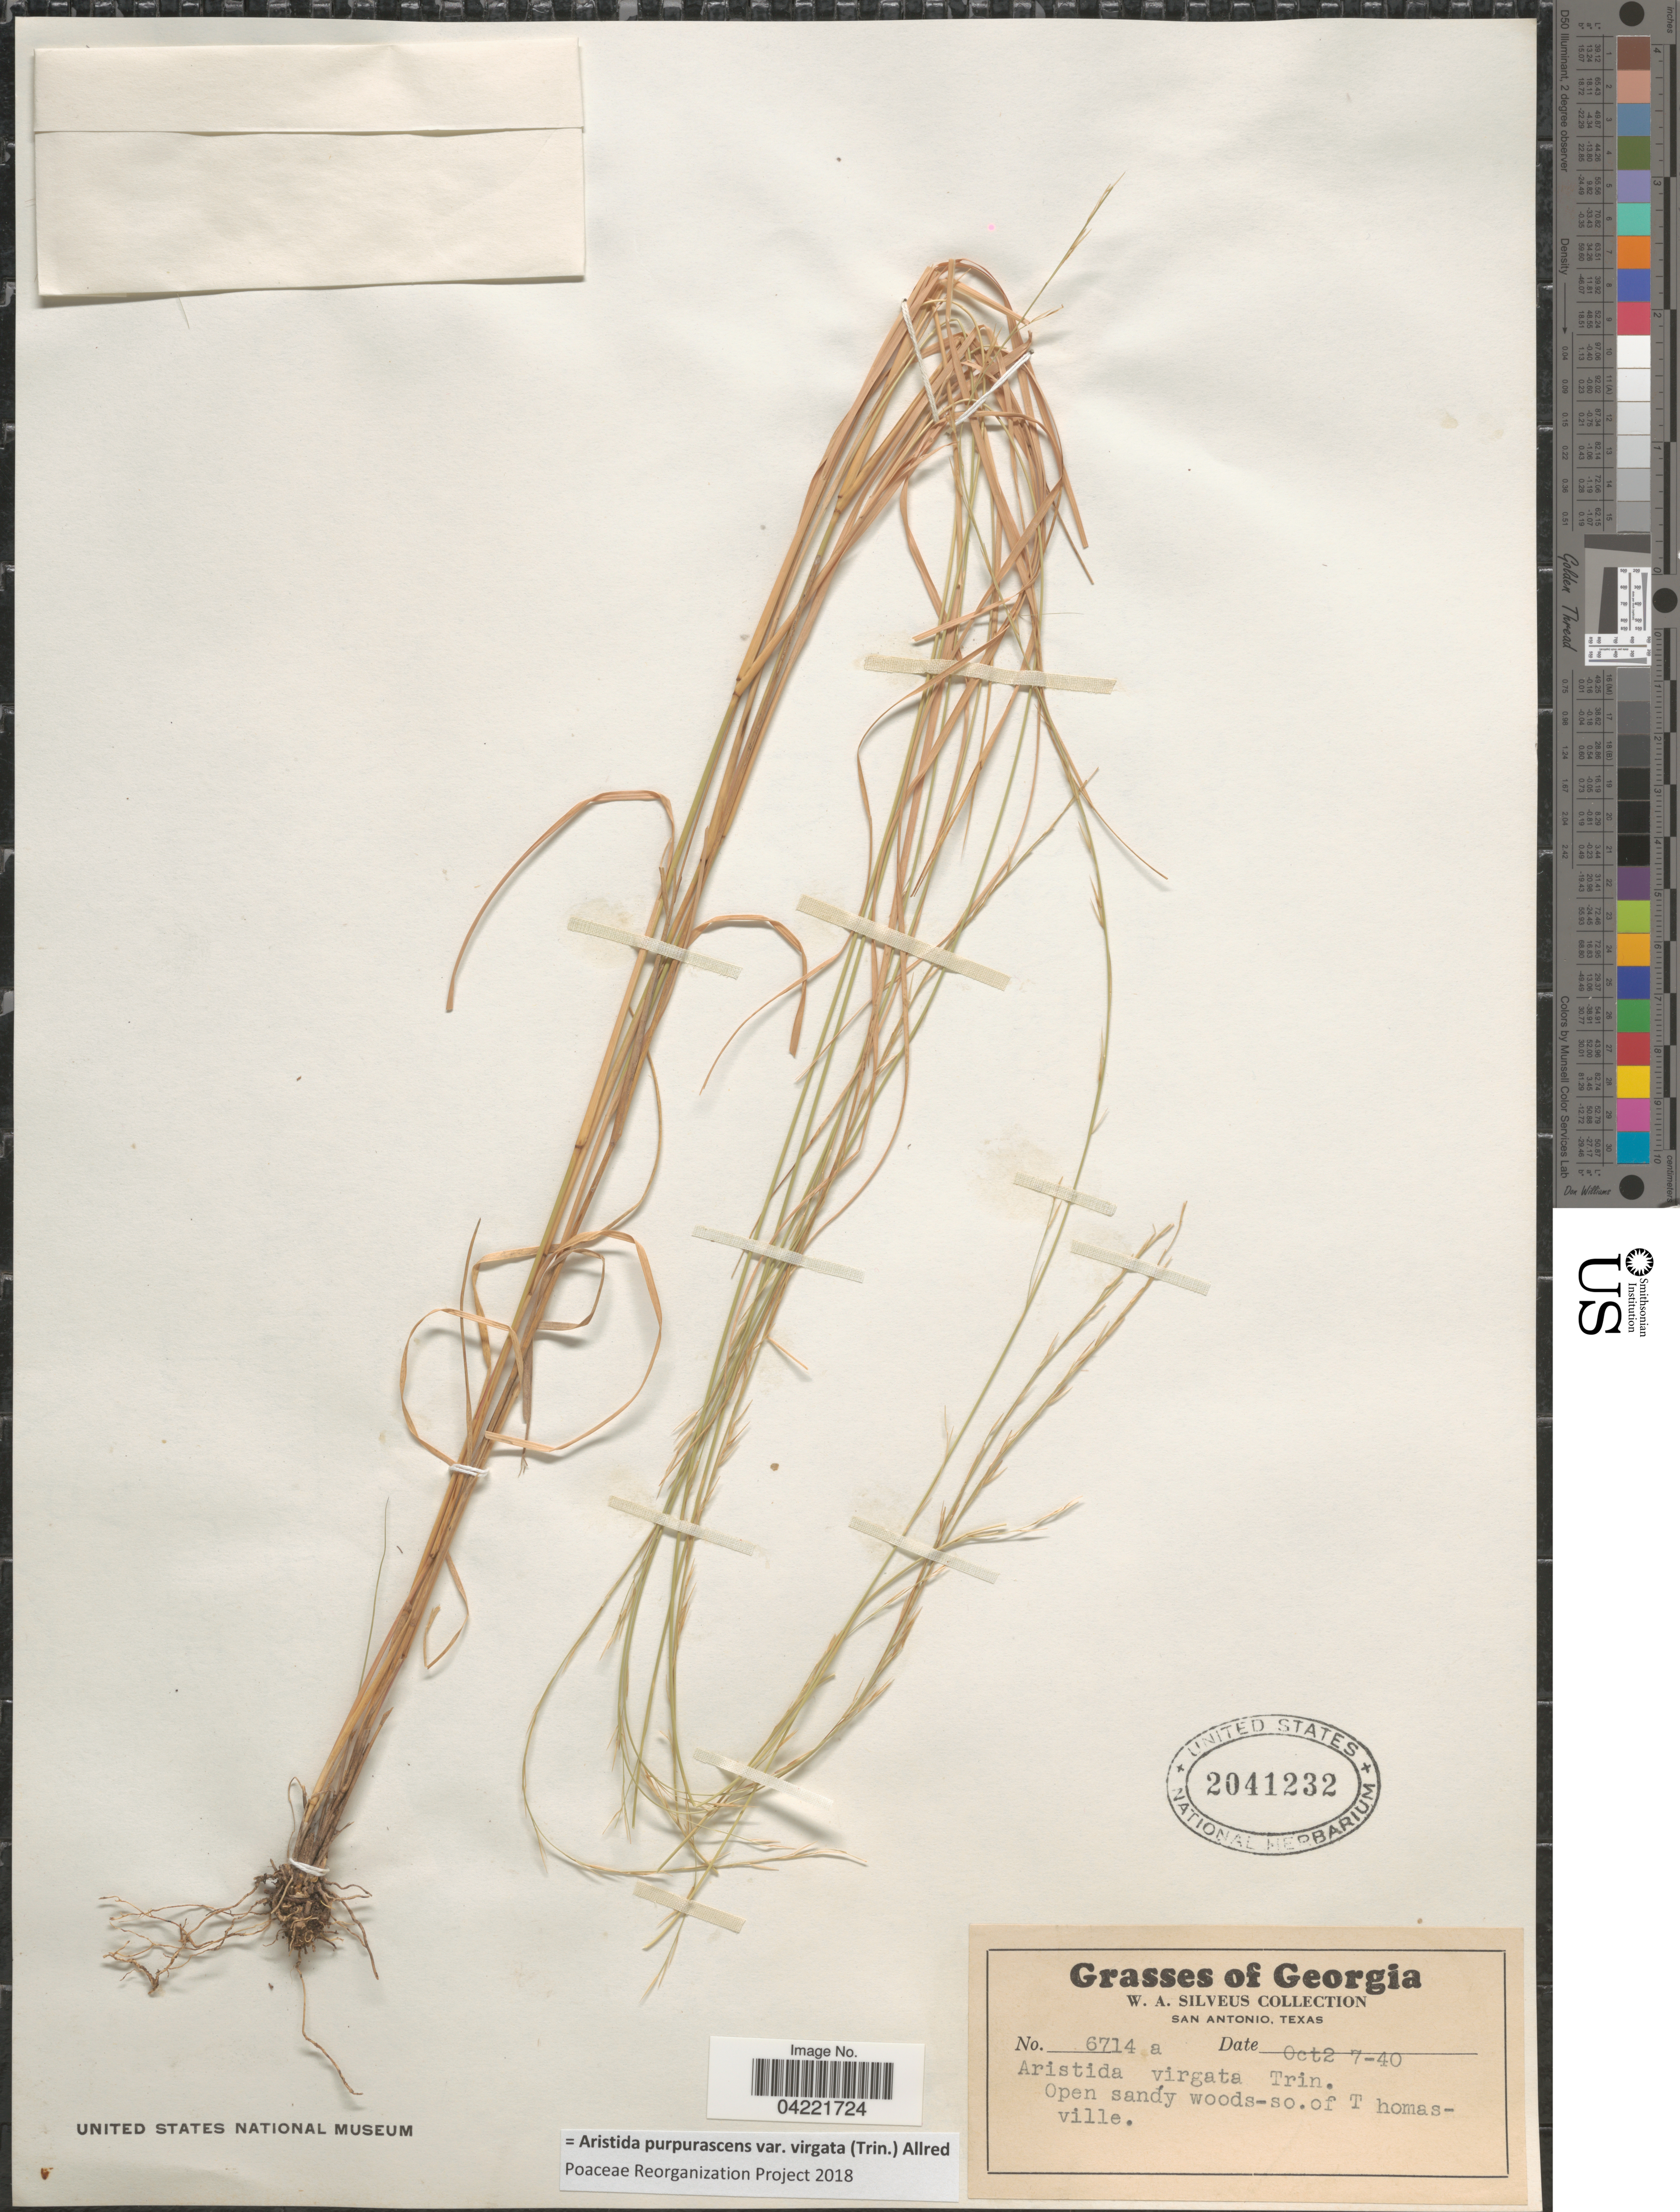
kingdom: Plantae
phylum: Tracheophyta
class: Liliopsida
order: Poales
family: Poaceae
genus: Aristida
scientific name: Aristida purpurascens var. virgata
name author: (Trin.) Allred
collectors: W. Silveus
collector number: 6714a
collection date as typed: Transcribed d/m/y: 27/10/40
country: United States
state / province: Georgia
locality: Open sandy woods-so. of Thomasville.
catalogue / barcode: US 2041232